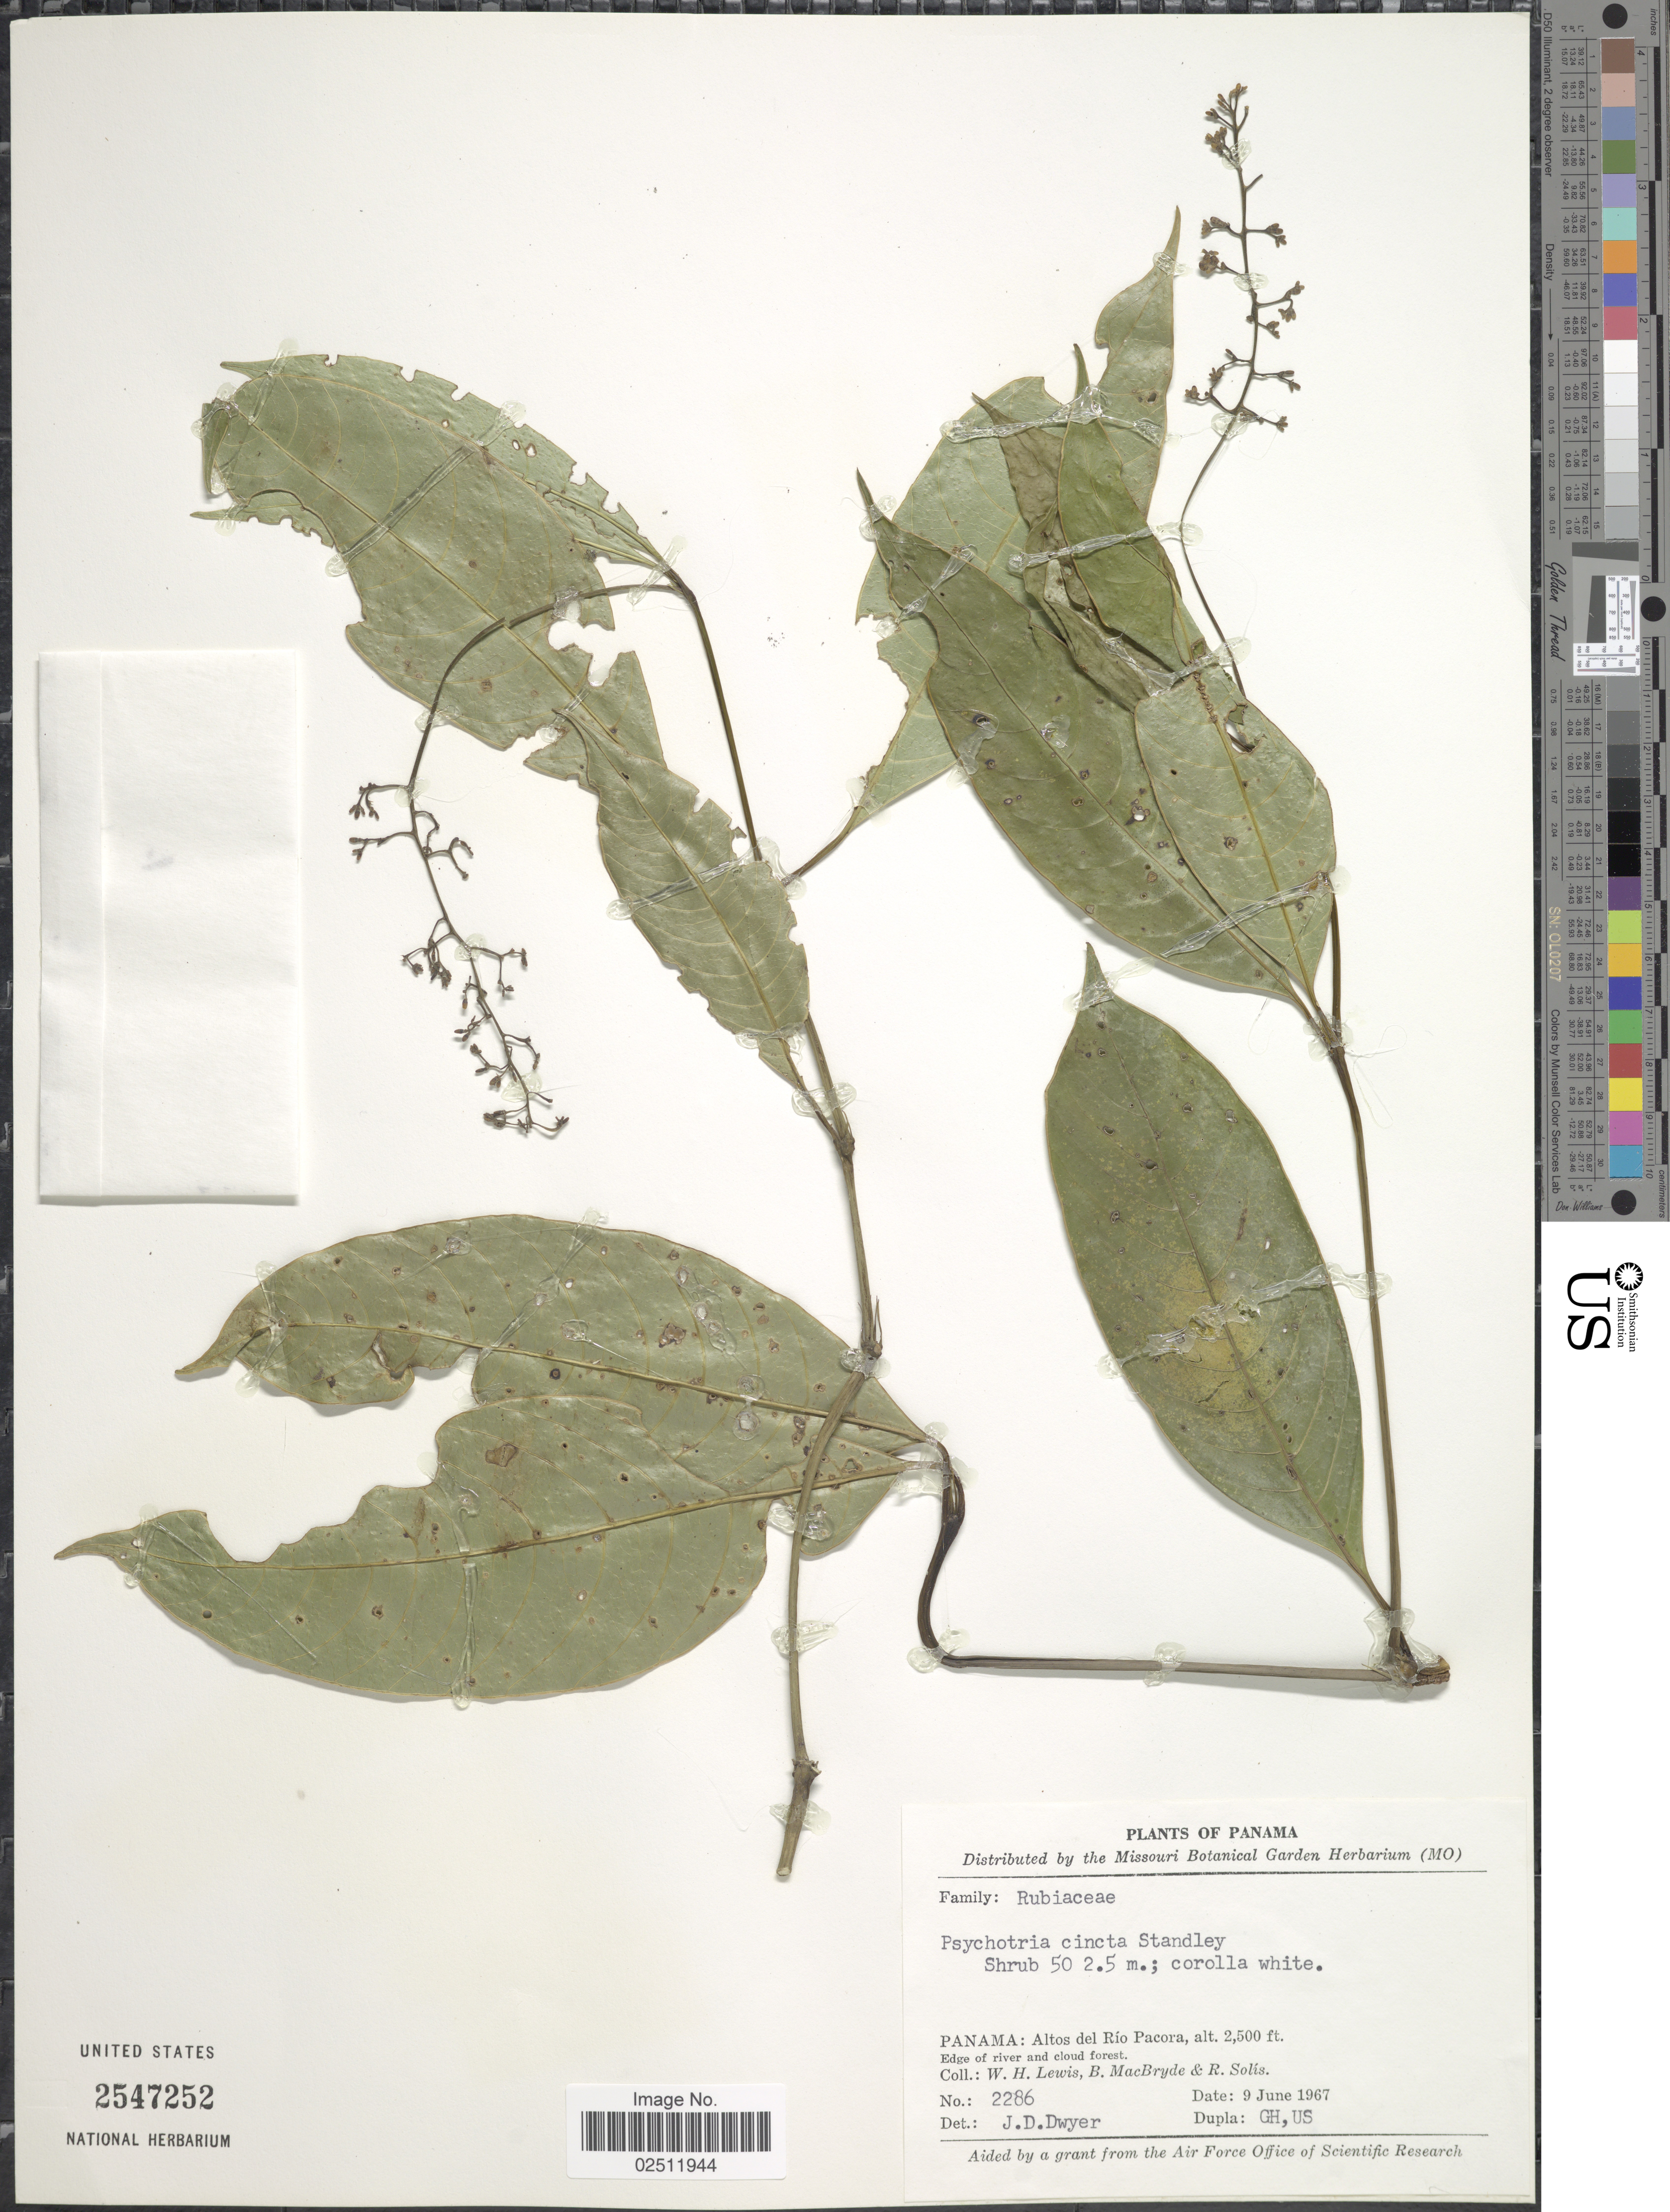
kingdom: Plantae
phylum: Tracheophyta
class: Magnoliopsida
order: Gentianales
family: Rubiaceae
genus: Psychotria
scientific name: Psychotria cincta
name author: Standl.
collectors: W. H. Lewis, B. MacBryde & R. Solis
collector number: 2286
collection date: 1967-06-09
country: Panama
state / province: Panamá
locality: Altos del Rio Pacora.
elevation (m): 762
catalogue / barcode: US 2547252